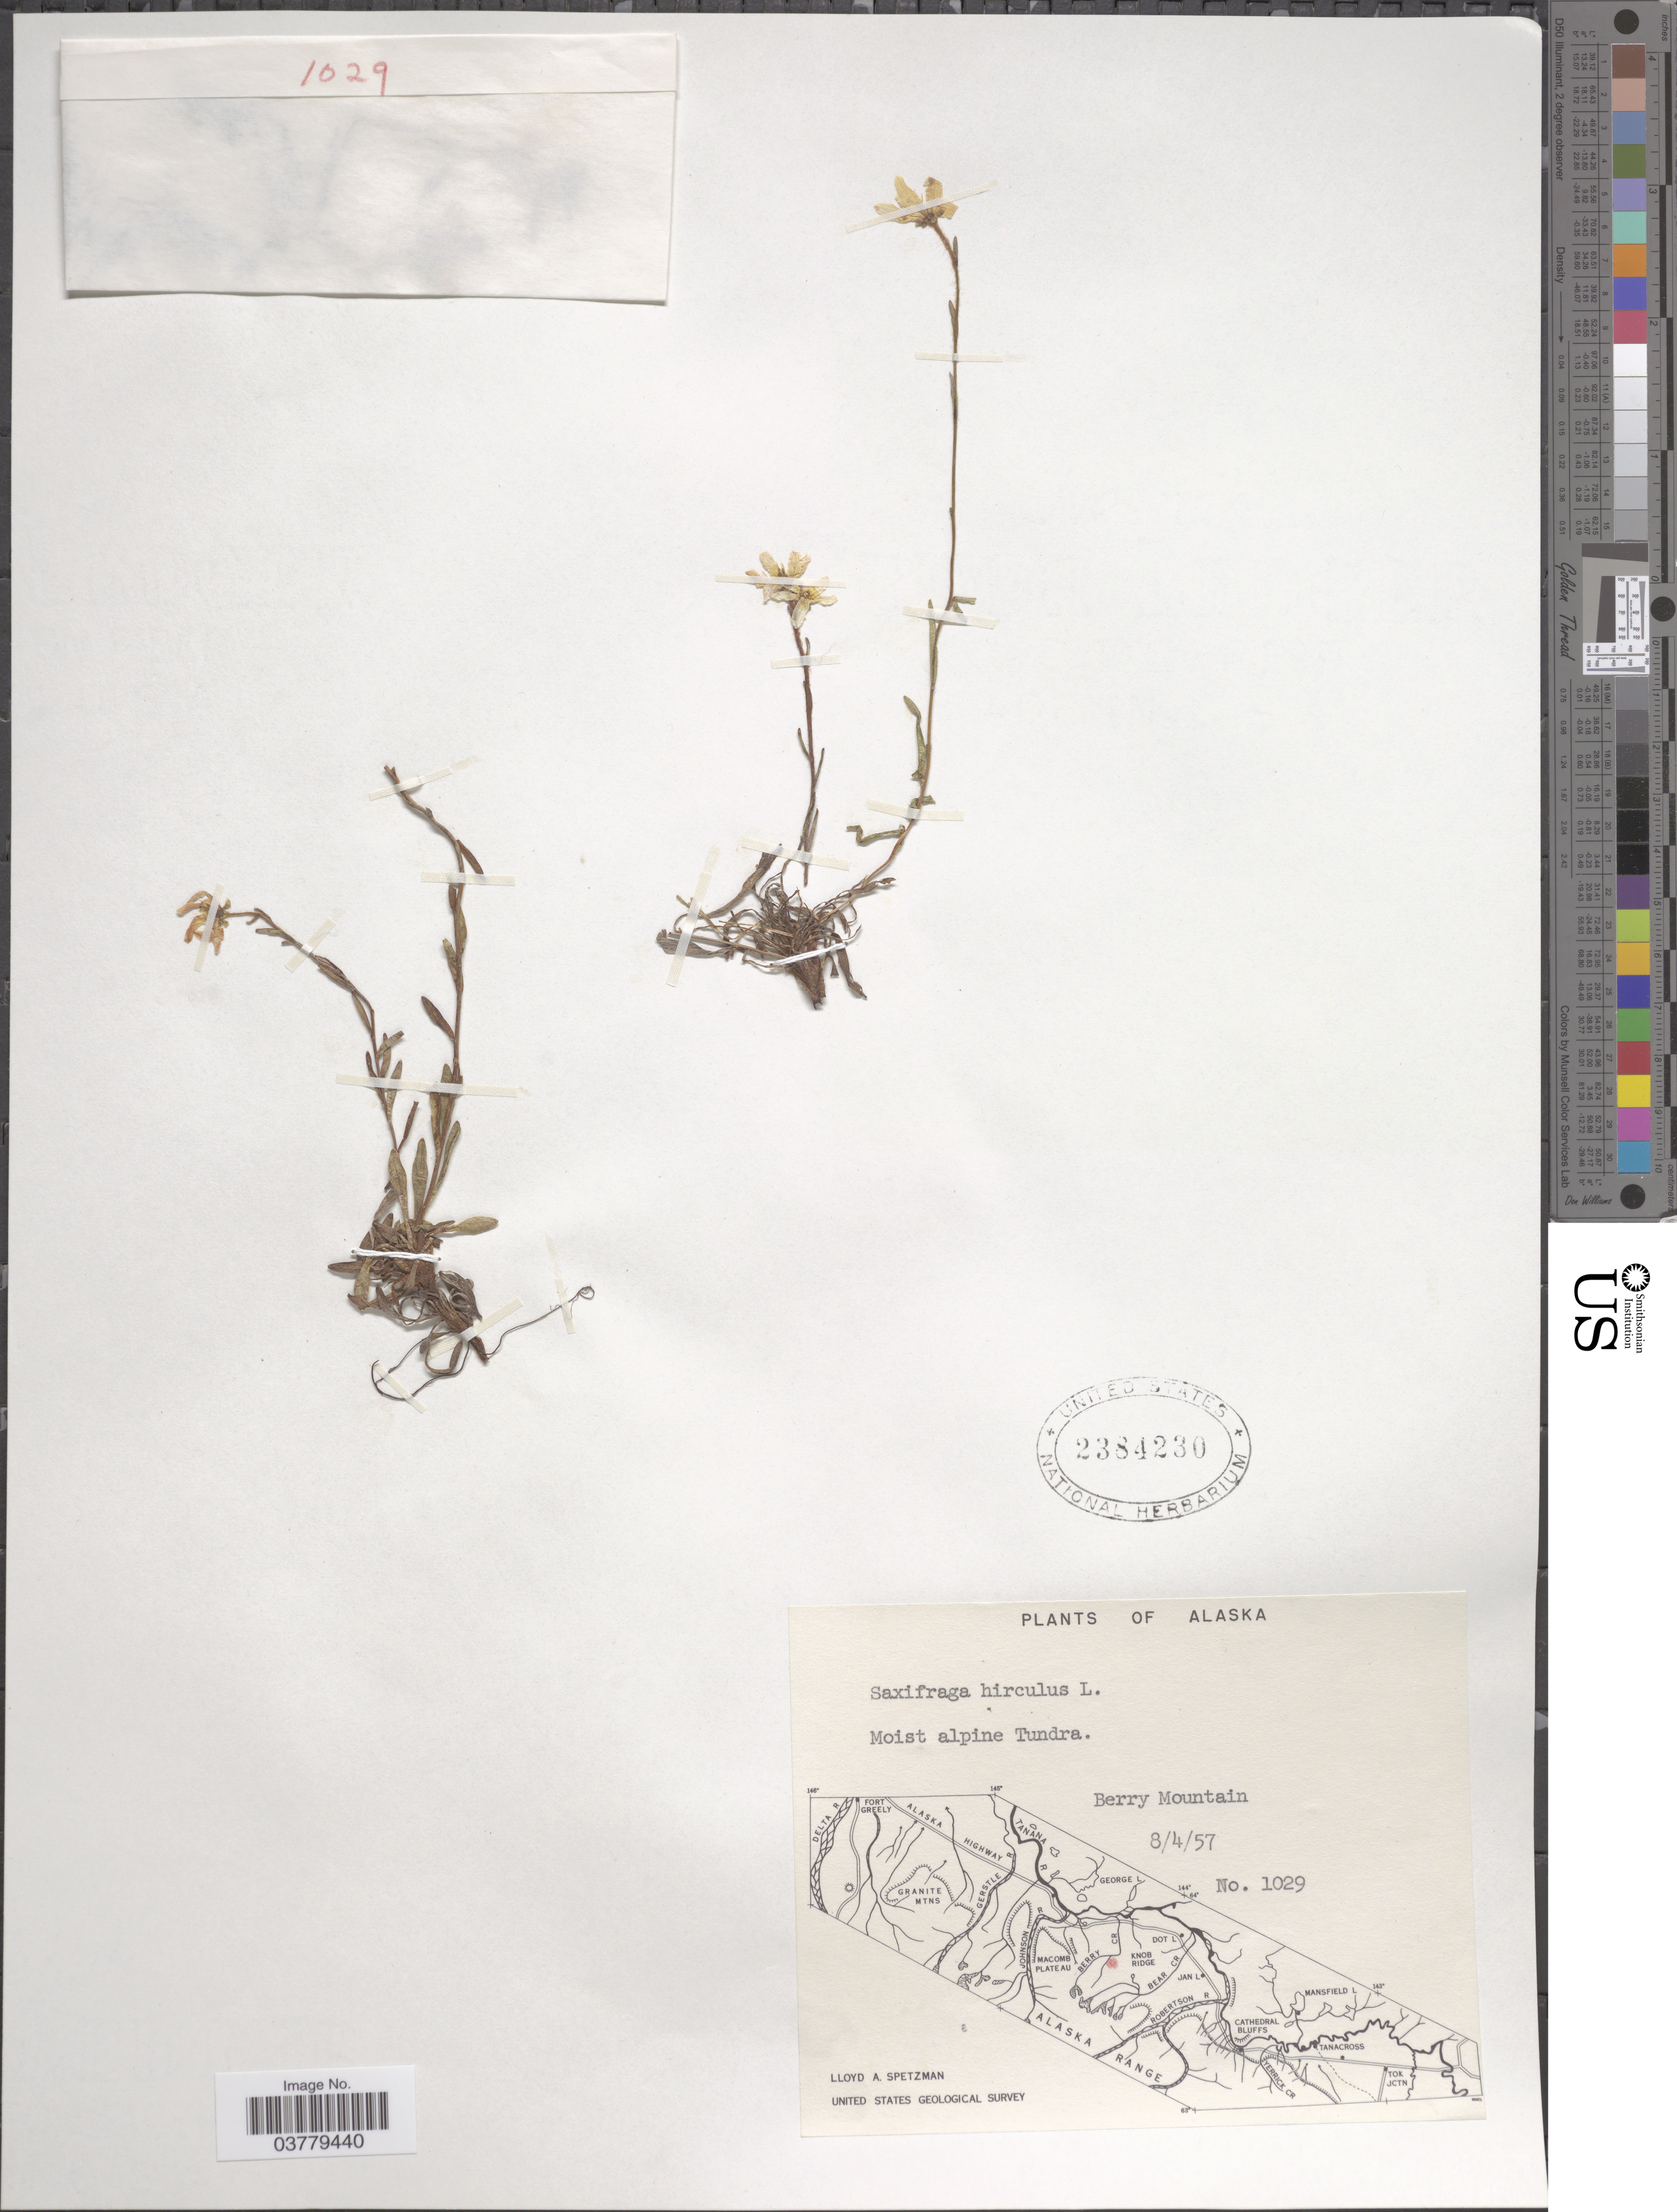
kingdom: Plantae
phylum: Tracheophyta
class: Magnoliopsida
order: Saxifragales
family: Saxifragaceae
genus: Saxifraga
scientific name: Saxifraga hirculus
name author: L.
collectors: L. Spetzman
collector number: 1029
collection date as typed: Transcribed d/m/y: 4/8/57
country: United States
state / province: Alaska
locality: Berry Mountain.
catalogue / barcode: US 2384230